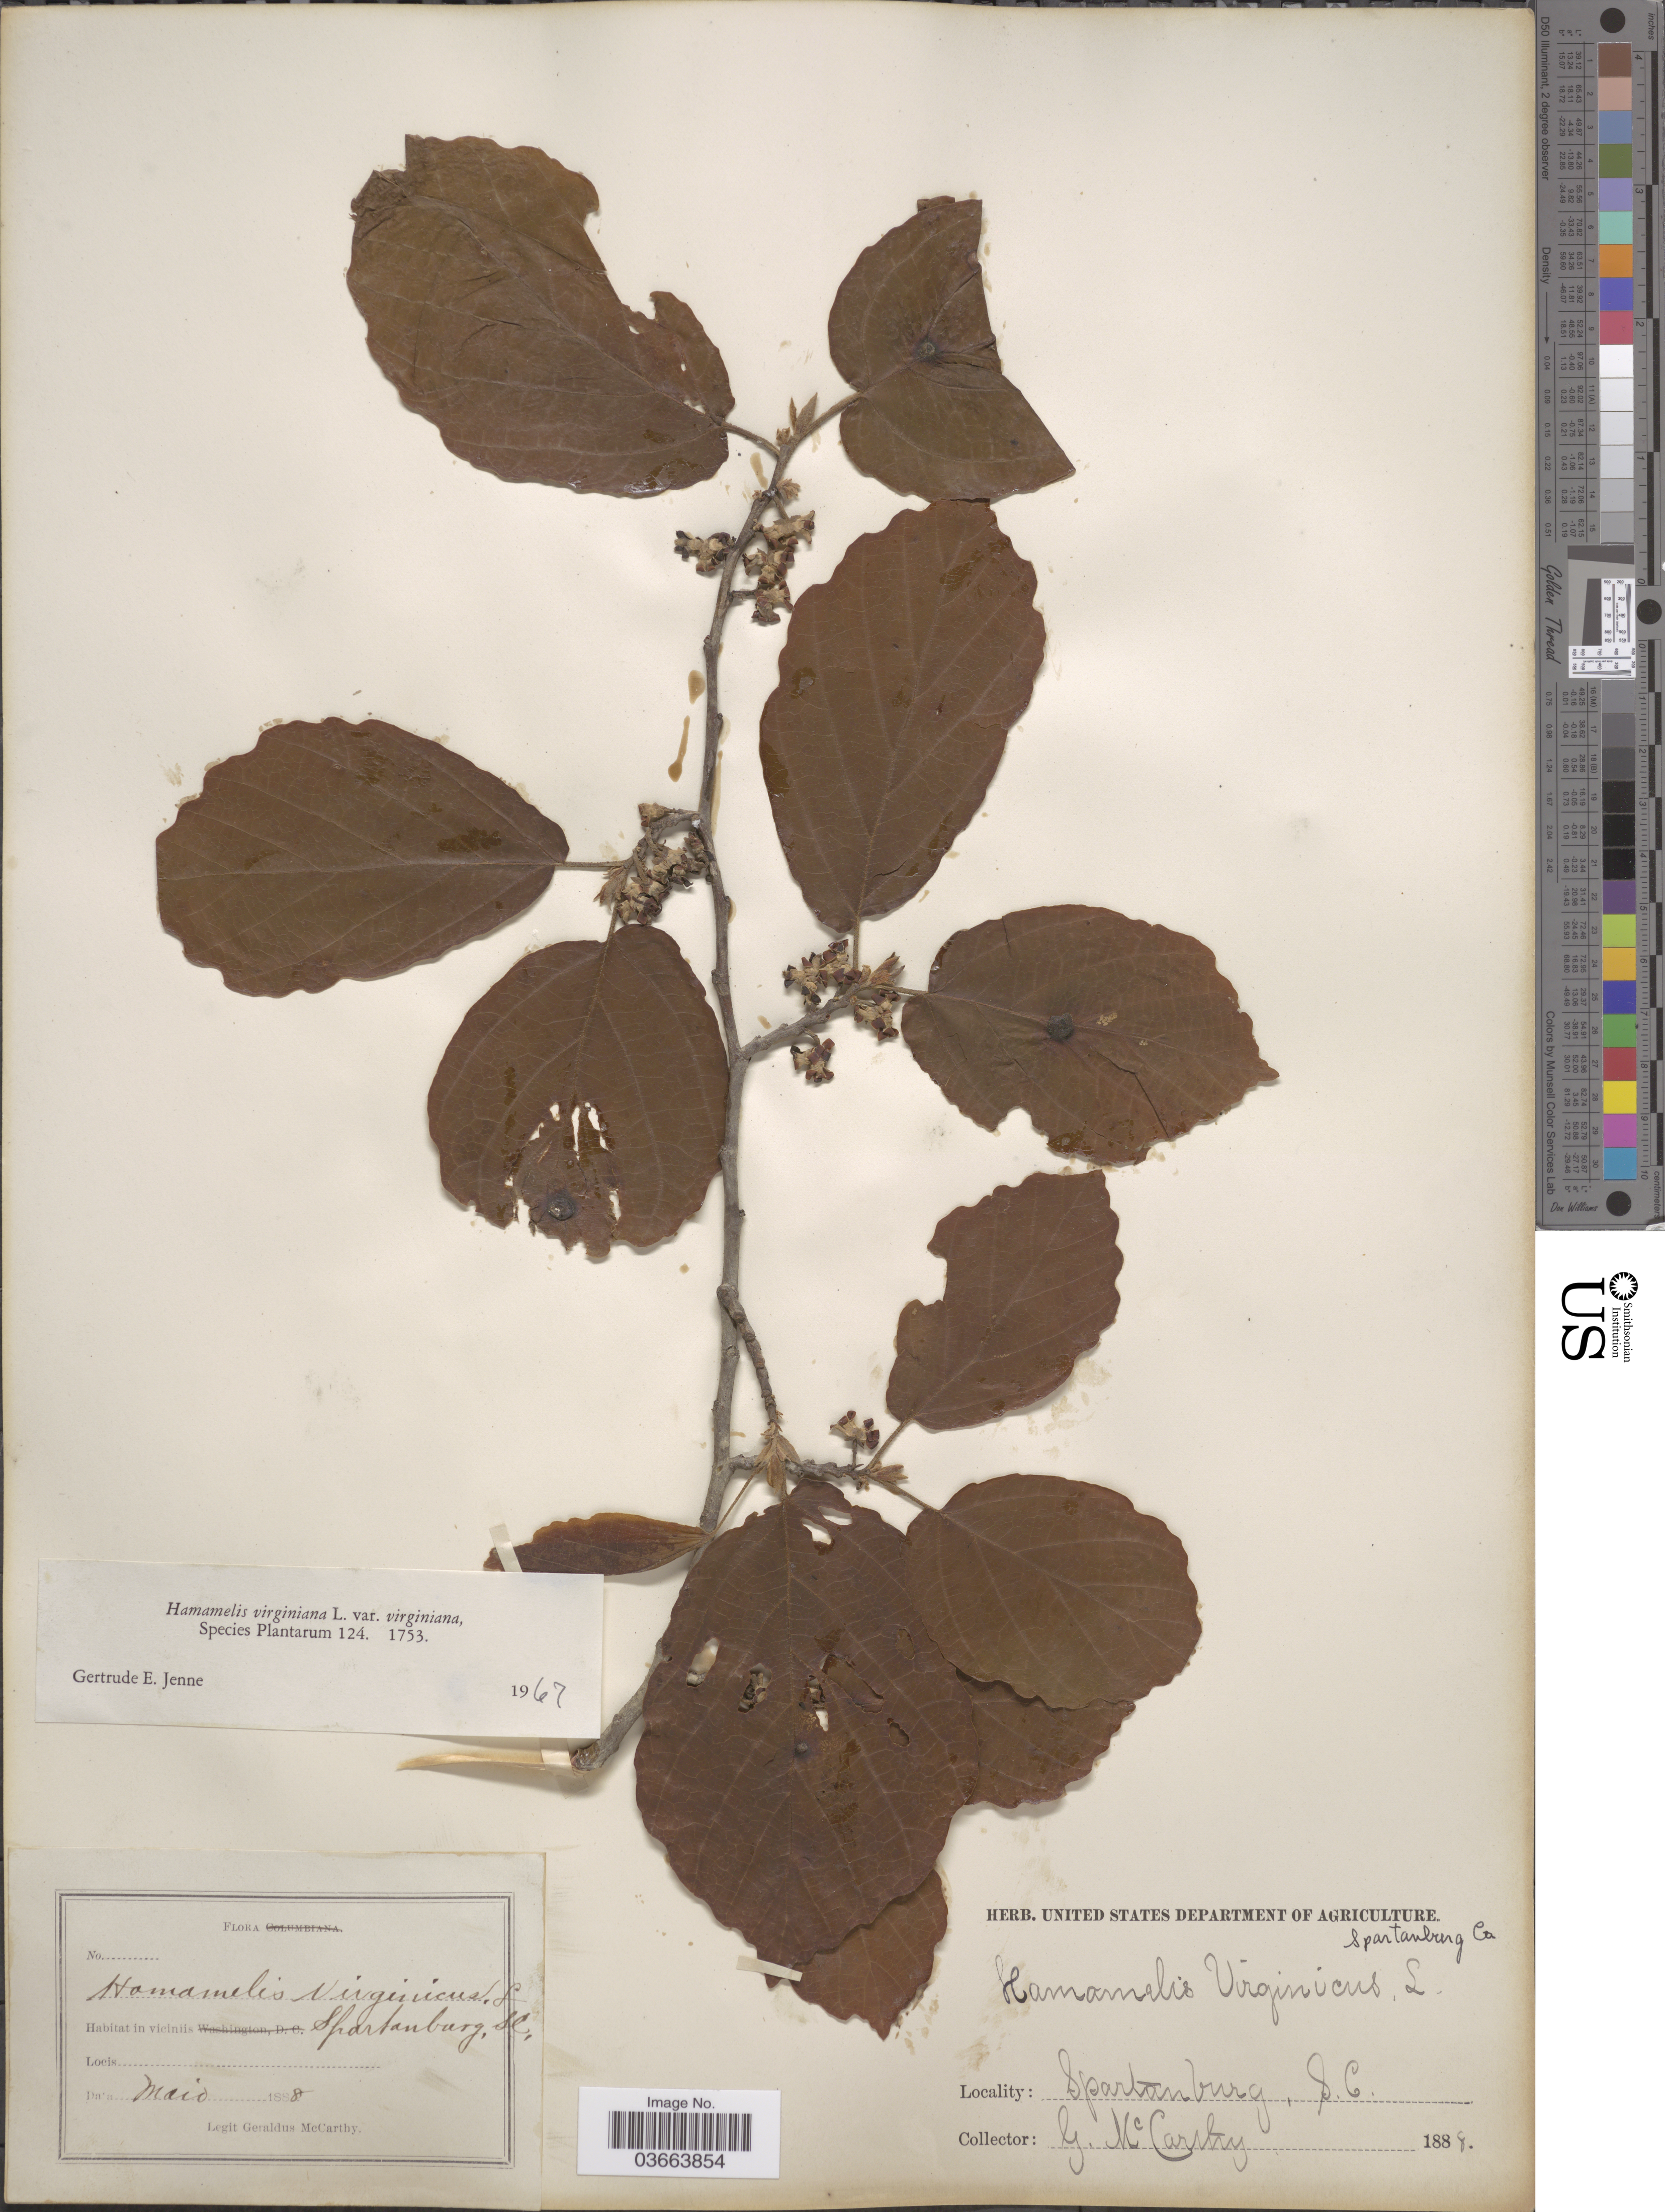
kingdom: Plantae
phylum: Tracheophyta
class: Magnoliopsida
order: Saxifragales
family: Hamamelidaceae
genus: Hamamelis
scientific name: Hamamelis virginiana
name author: L.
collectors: M. McCarthy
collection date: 1888-05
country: United States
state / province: South Carolina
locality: In viciniis Spartanburg. Spartanburg Co.